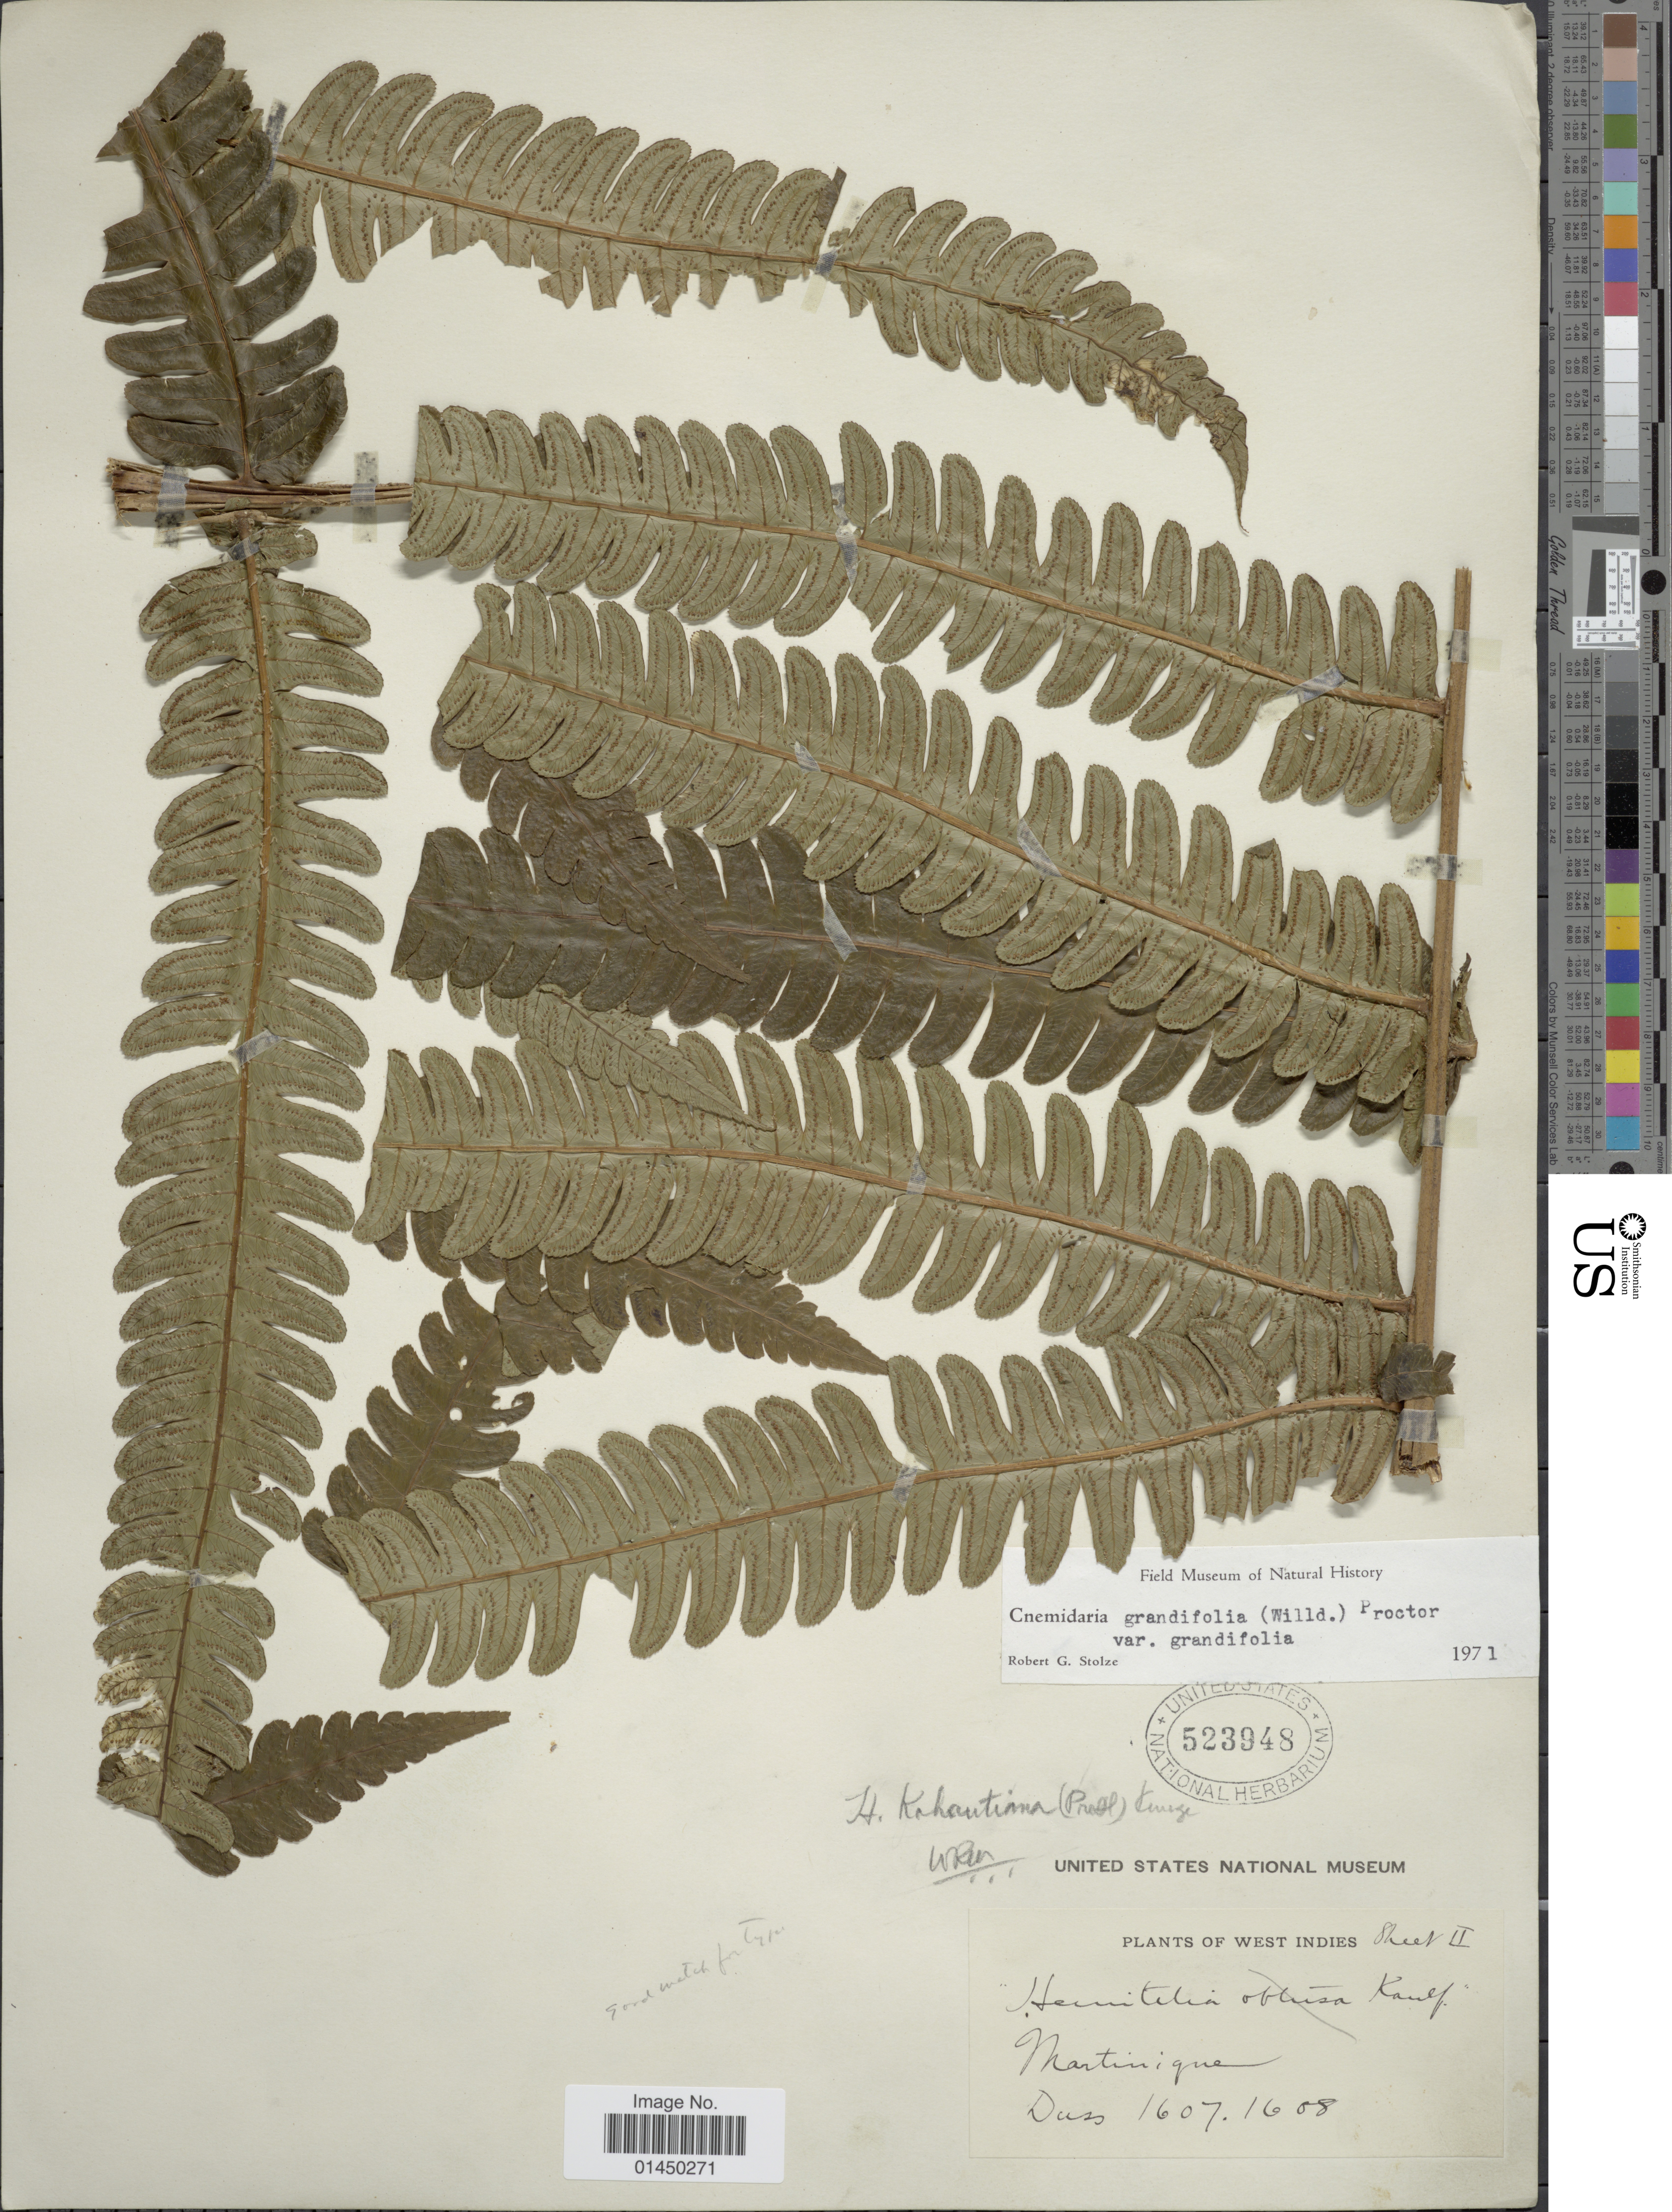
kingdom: Plantae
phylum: Tracheophyta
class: Polypodiopsida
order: Cyatheales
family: Cyatheaceae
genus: Cyathea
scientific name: Cyathea grandifolia var. grandifolia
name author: Willd.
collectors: -. Duss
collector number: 1607.1608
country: Martinique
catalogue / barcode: US 523948